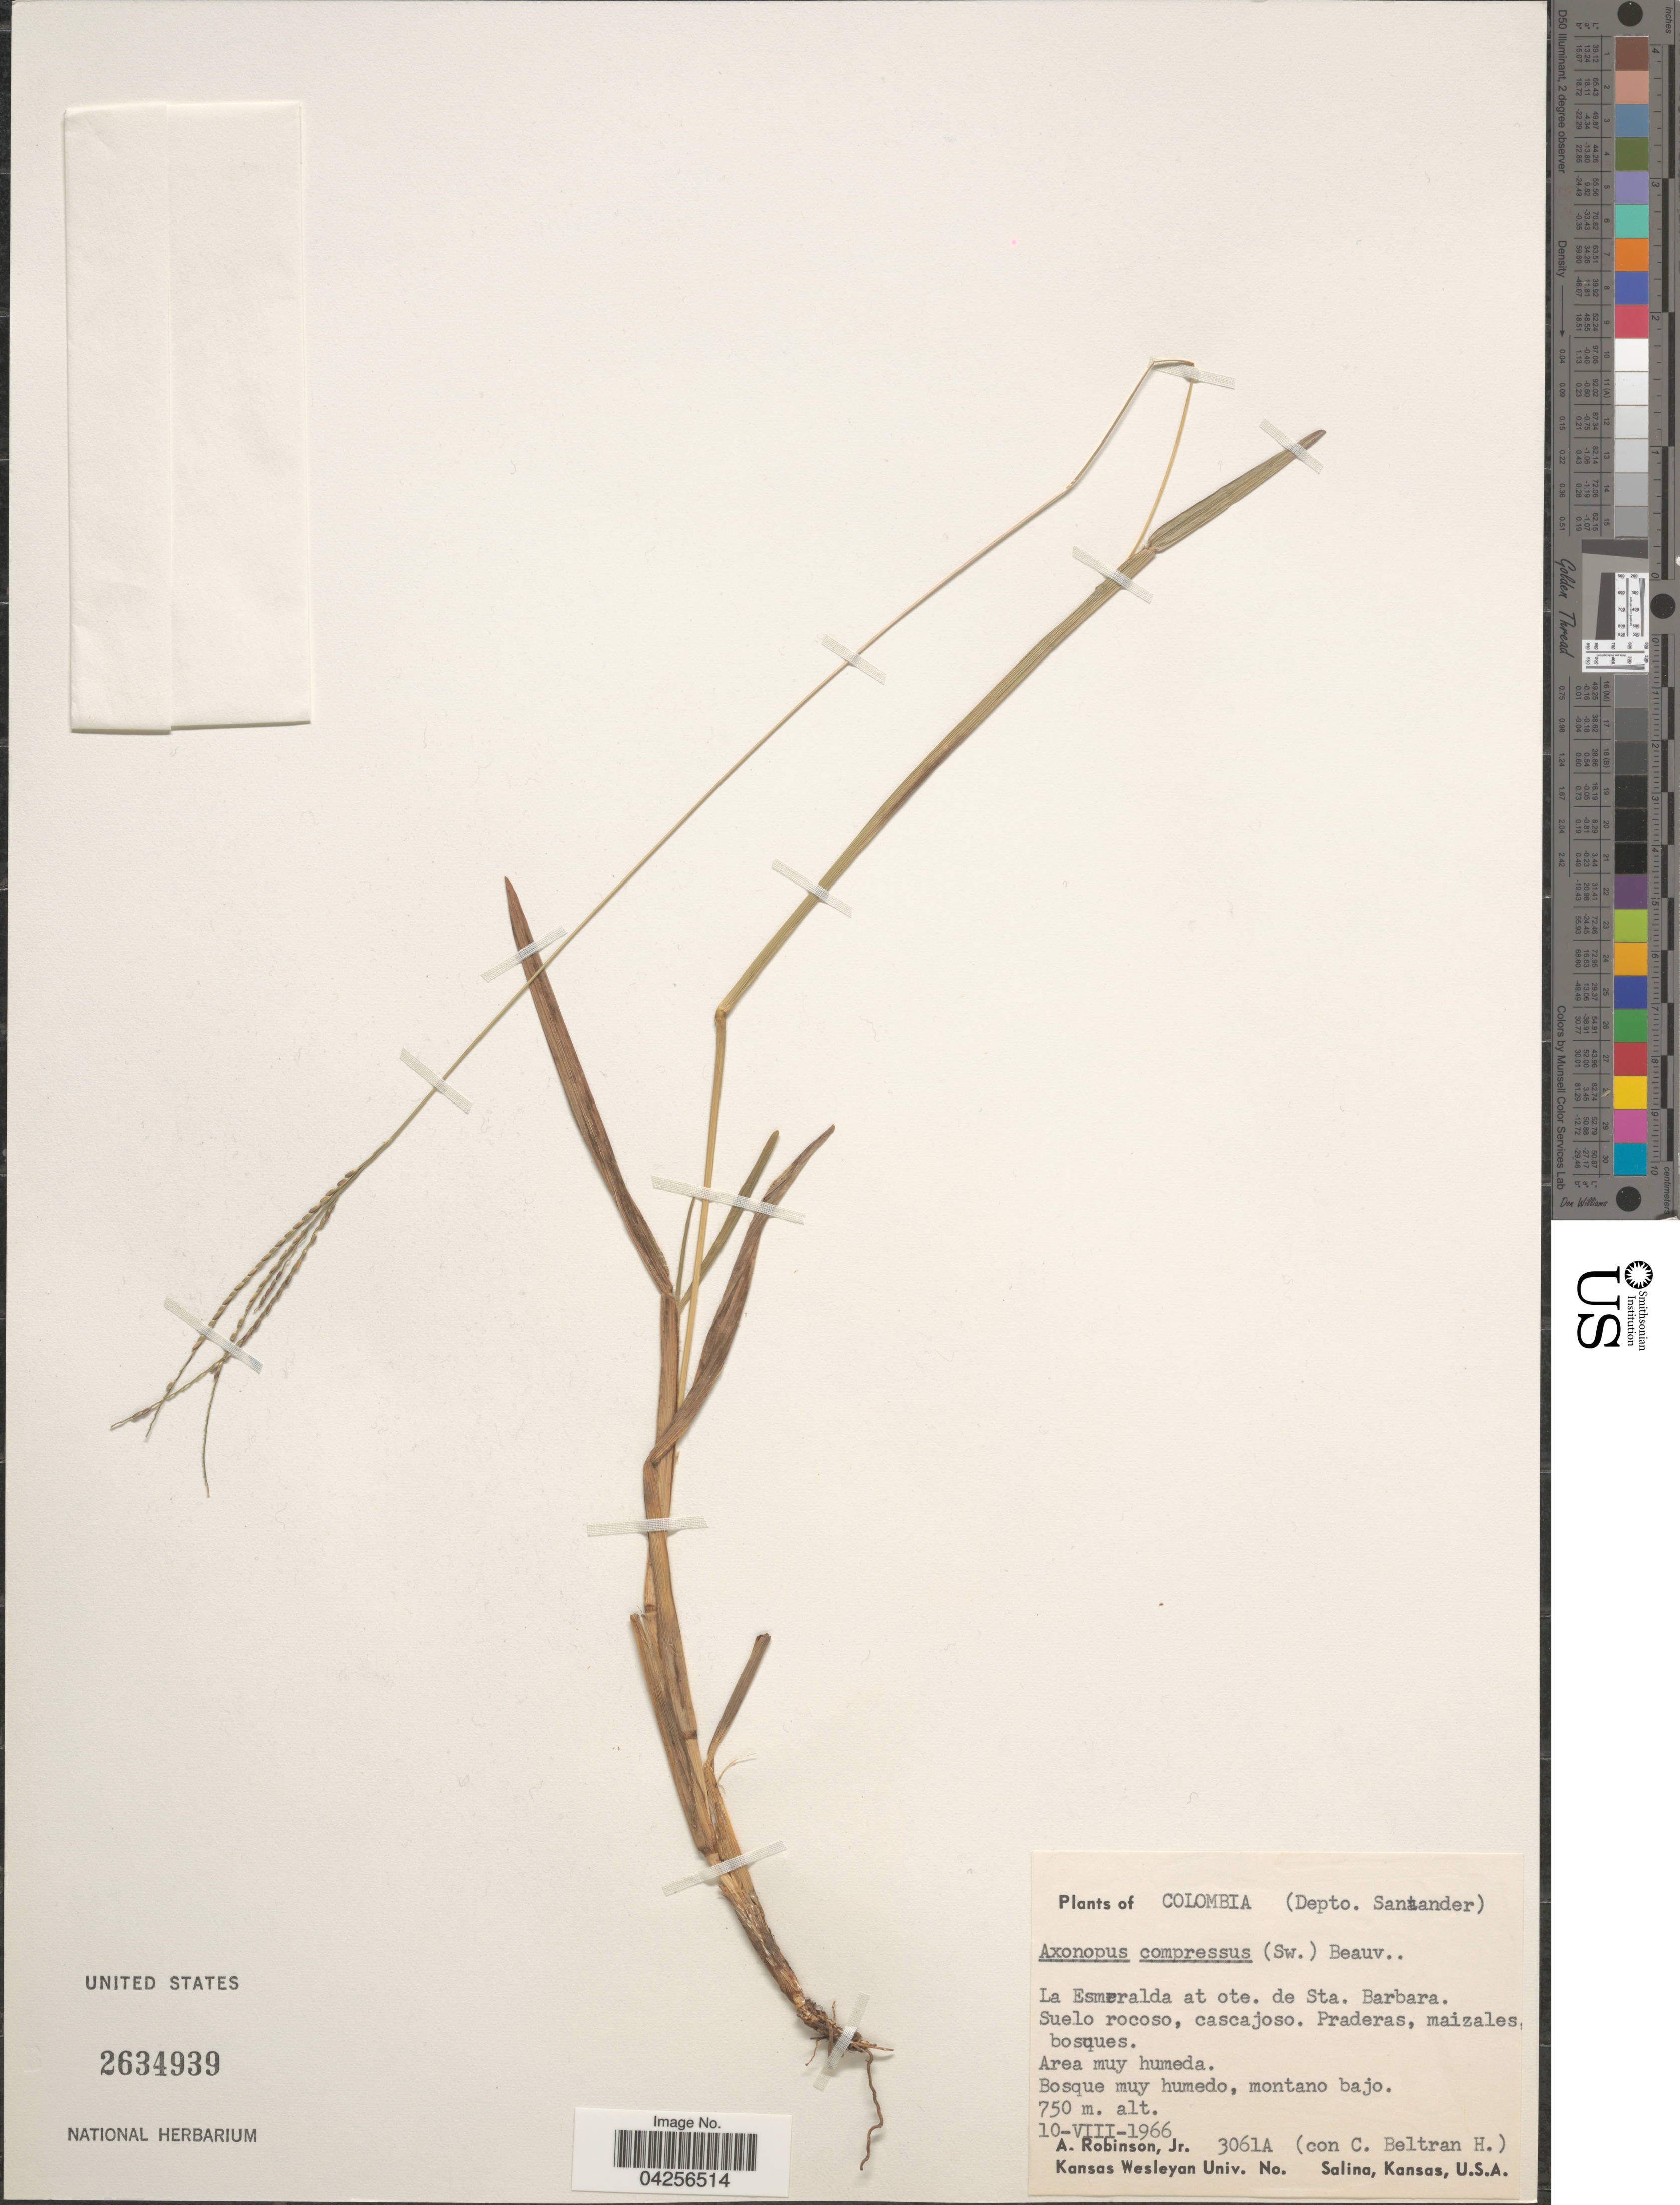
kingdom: Plantae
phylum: Tracheophyta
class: Liliopsida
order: Poales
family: Poaceae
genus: Axonopus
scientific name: Axonopus compressus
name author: (Sw.) P. Beauv.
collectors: A. Robinson Jr. & C. Beltran H.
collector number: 3061A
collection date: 1966-08-10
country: Colombia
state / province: Santander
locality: (Depto. Santander). La Esmeralde at ote. de Sta. Barbara.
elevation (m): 750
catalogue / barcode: US 2634939